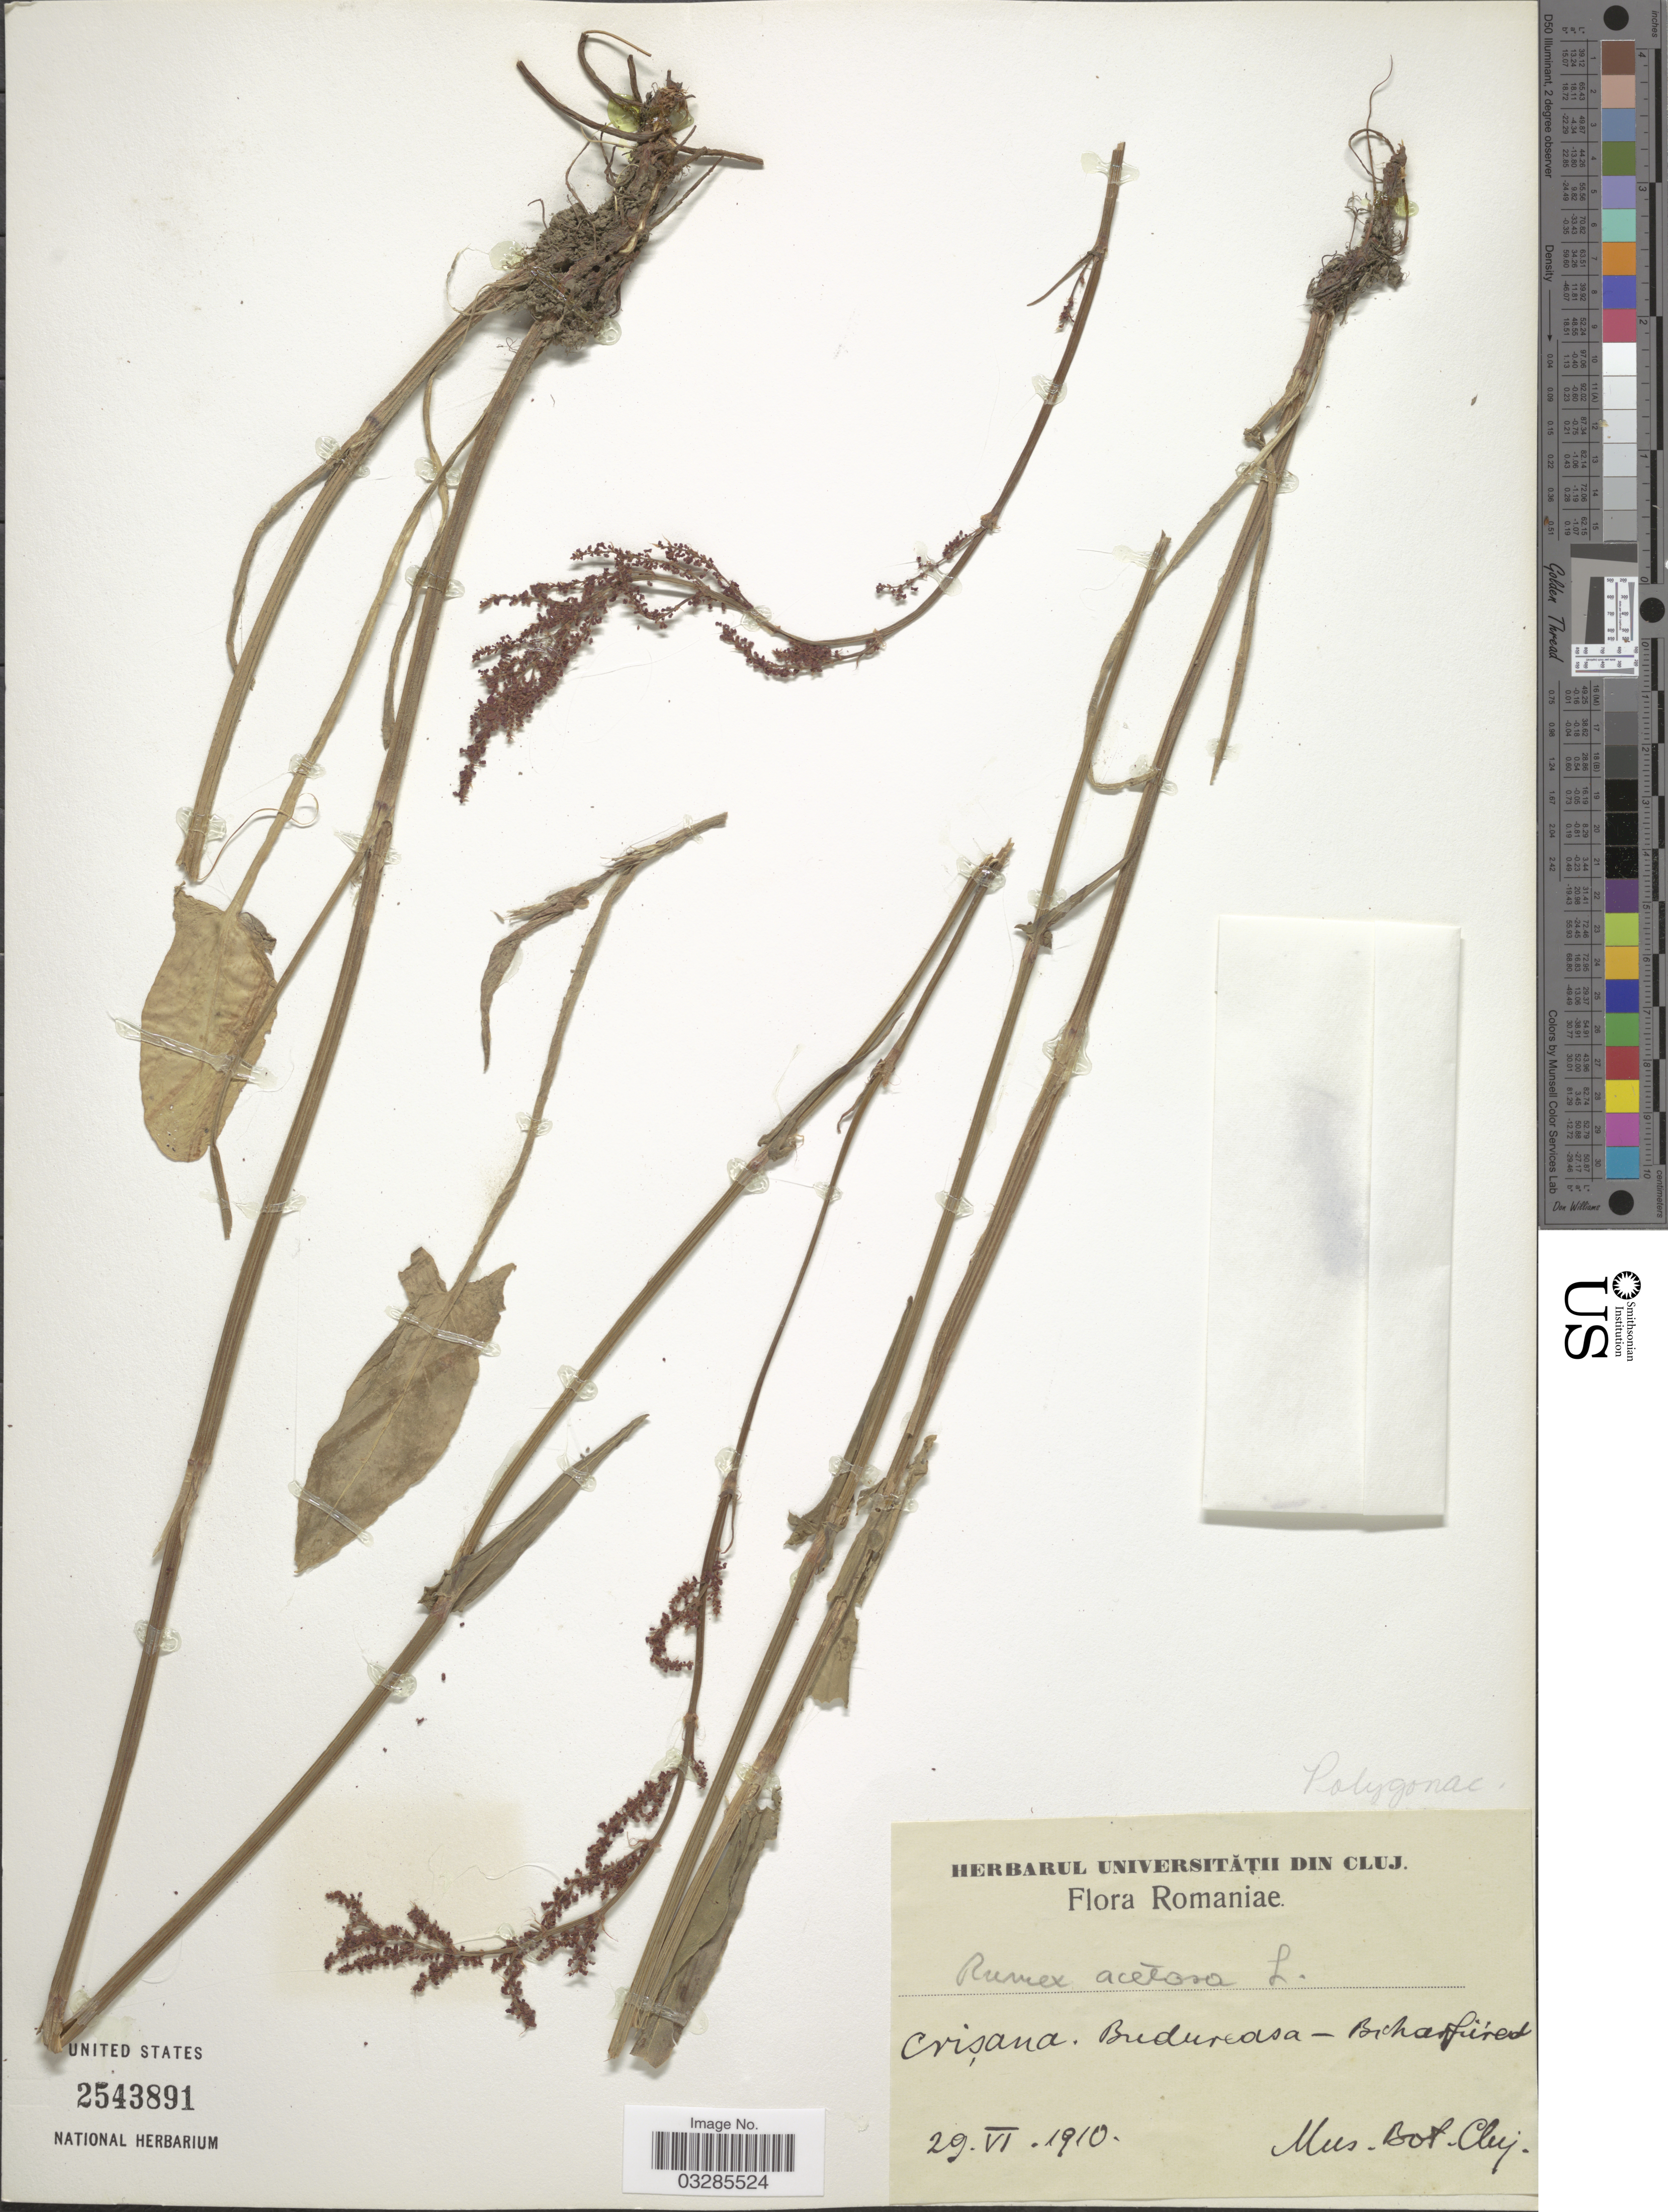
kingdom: Plantae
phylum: Tracheophyta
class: Magnoliopsida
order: Caryophyllales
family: Polygonaceae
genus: Rumex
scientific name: Rumex acetosa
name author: L.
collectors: Mus. Bot. Cluj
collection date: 1910-06-29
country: Romania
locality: Crisana. Budureasa-Bicharfiered [interpreted].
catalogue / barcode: US 2543891